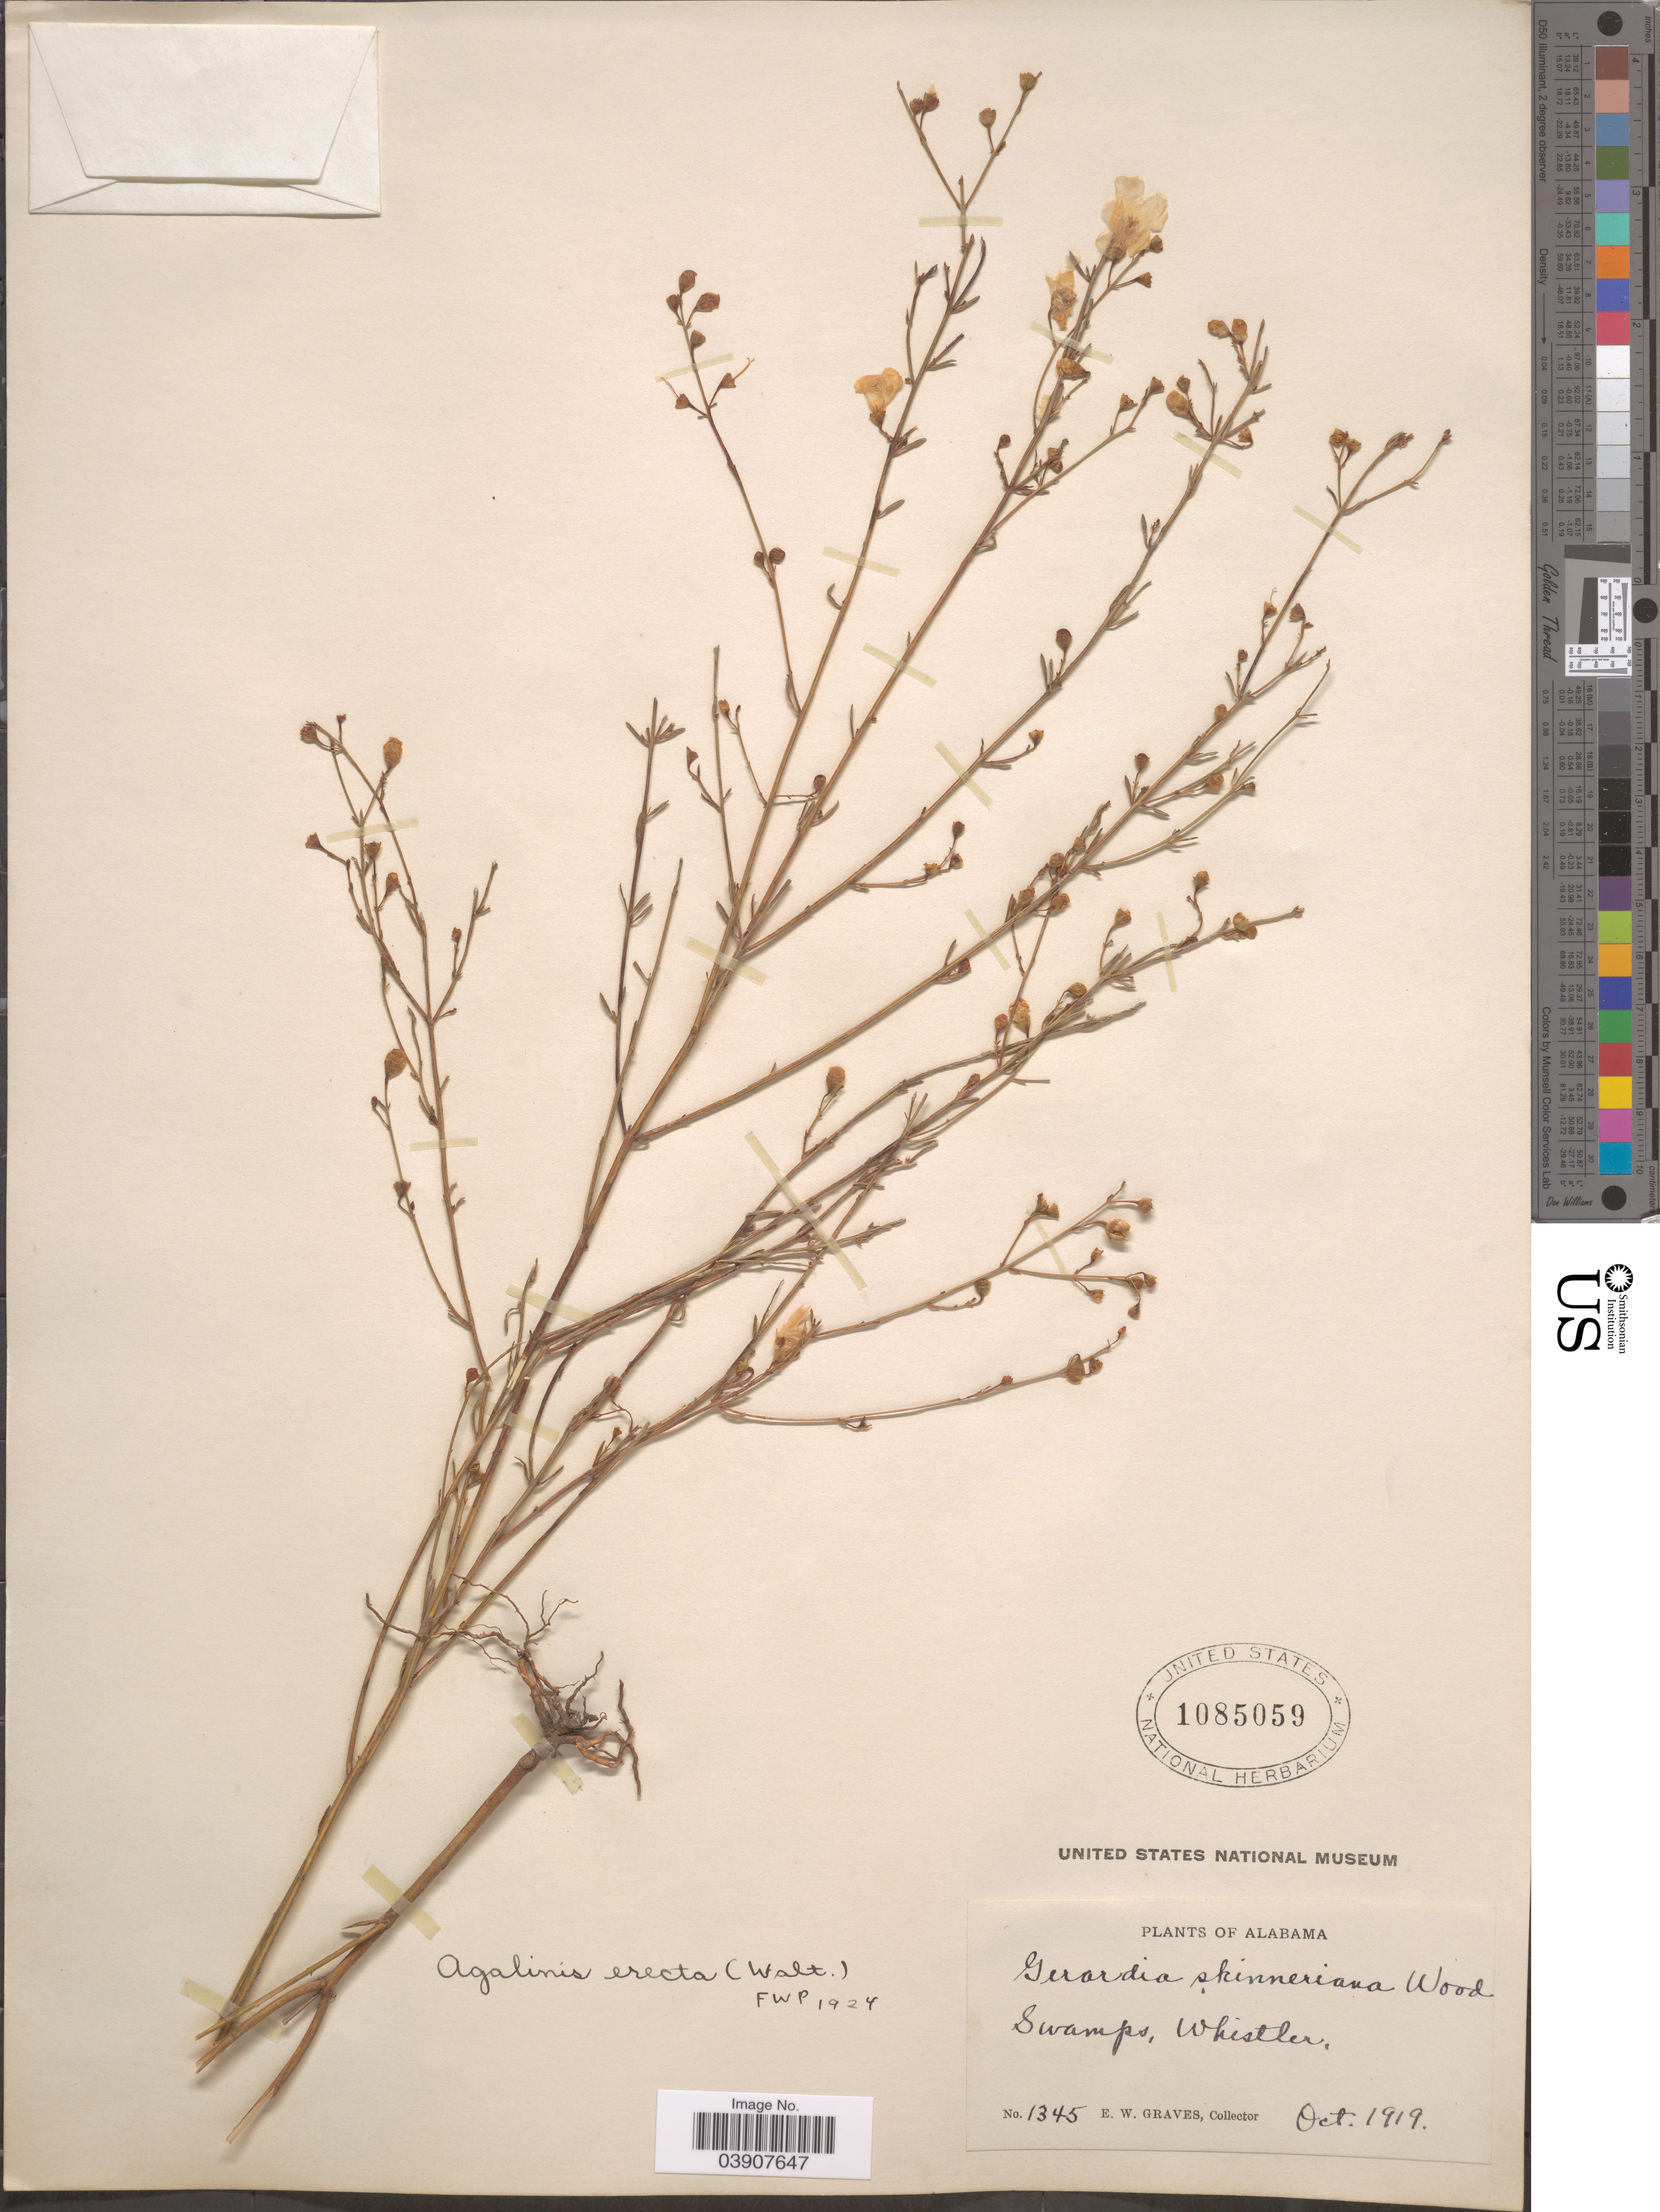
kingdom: Plantae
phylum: Tracheophyta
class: Magnoliopsida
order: Lamiales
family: Orobanchaceae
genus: Agalinis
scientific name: Agalinis erecta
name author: Pennell ex Small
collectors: E. Graves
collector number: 1345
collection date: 1919-10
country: United States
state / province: Alabama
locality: Swamps, Whistler.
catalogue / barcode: US 1085059